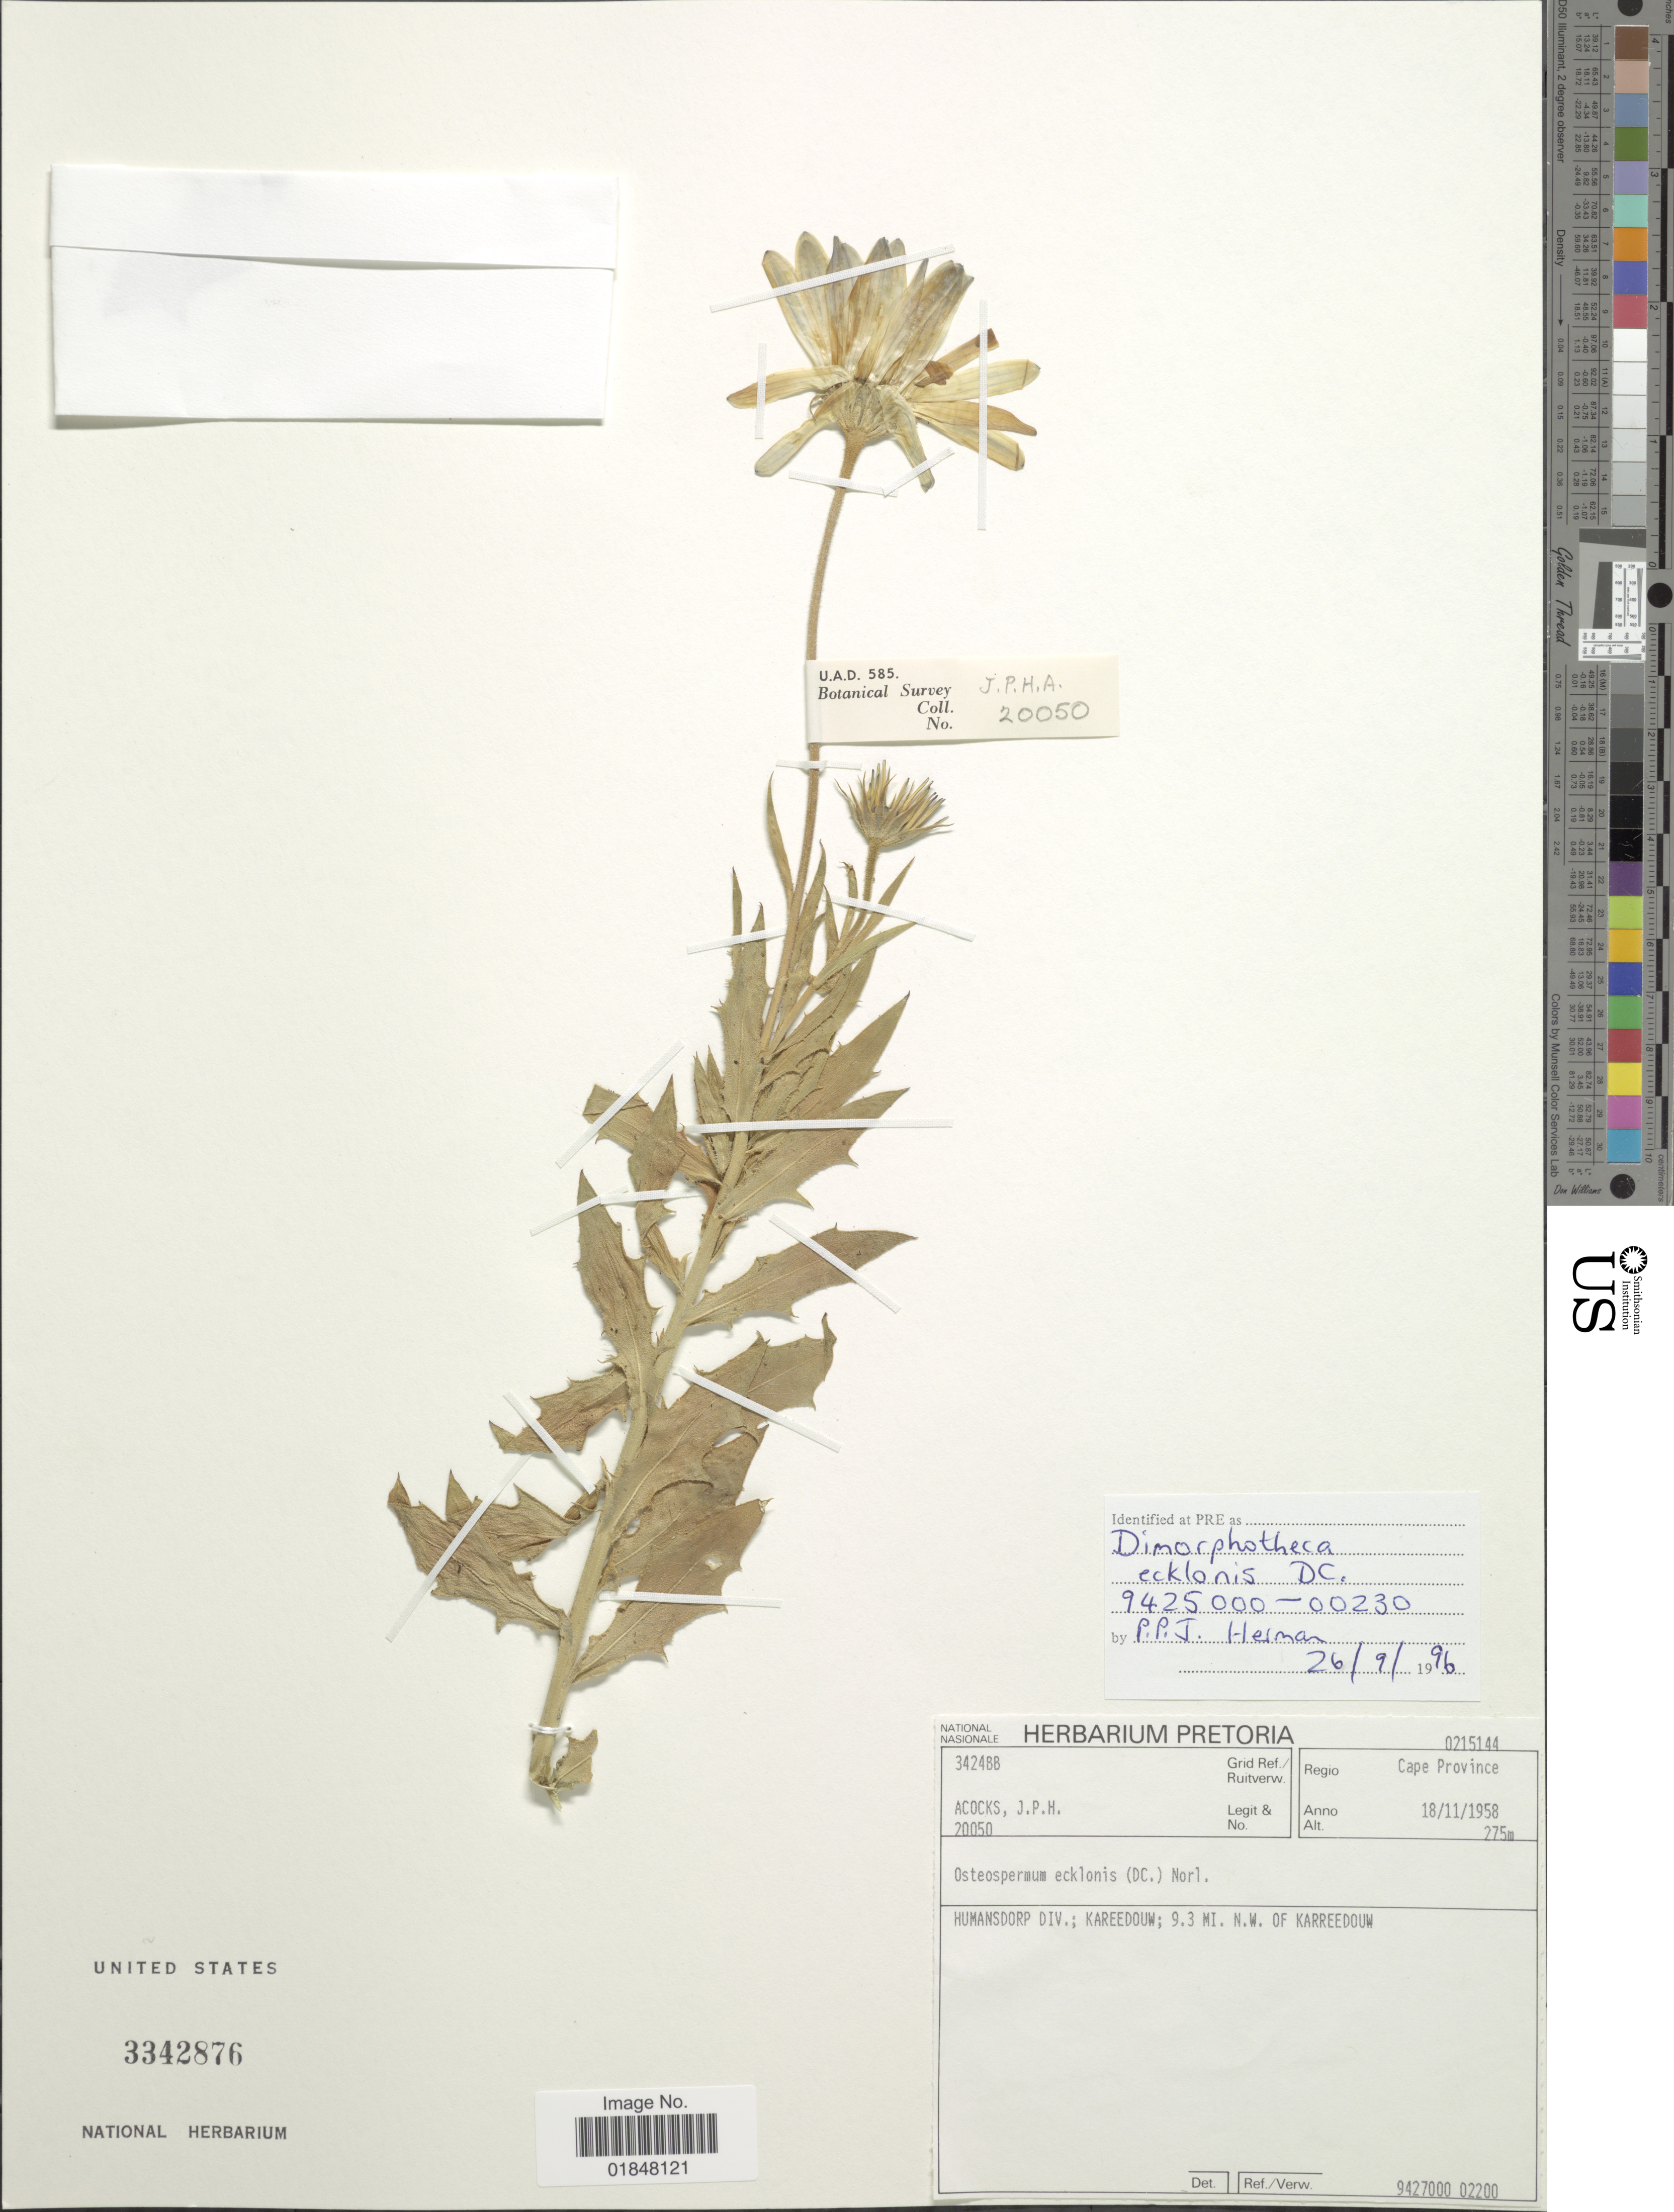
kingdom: Plantae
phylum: Tracheophyta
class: Magnoliopsida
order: Asterales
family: Asteraceae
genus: Osteospermum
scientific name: Osteospermum ecklonis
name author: (DC.) Norl.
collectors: J. P. Acocks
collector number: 20050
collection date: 1958-11-18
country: South Africa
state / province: Eastern Cape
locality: Humansdorp Div.; Kareedouw; 9.3 mi. N.W. of Karredouw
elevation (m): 275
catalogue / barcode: US 3342876